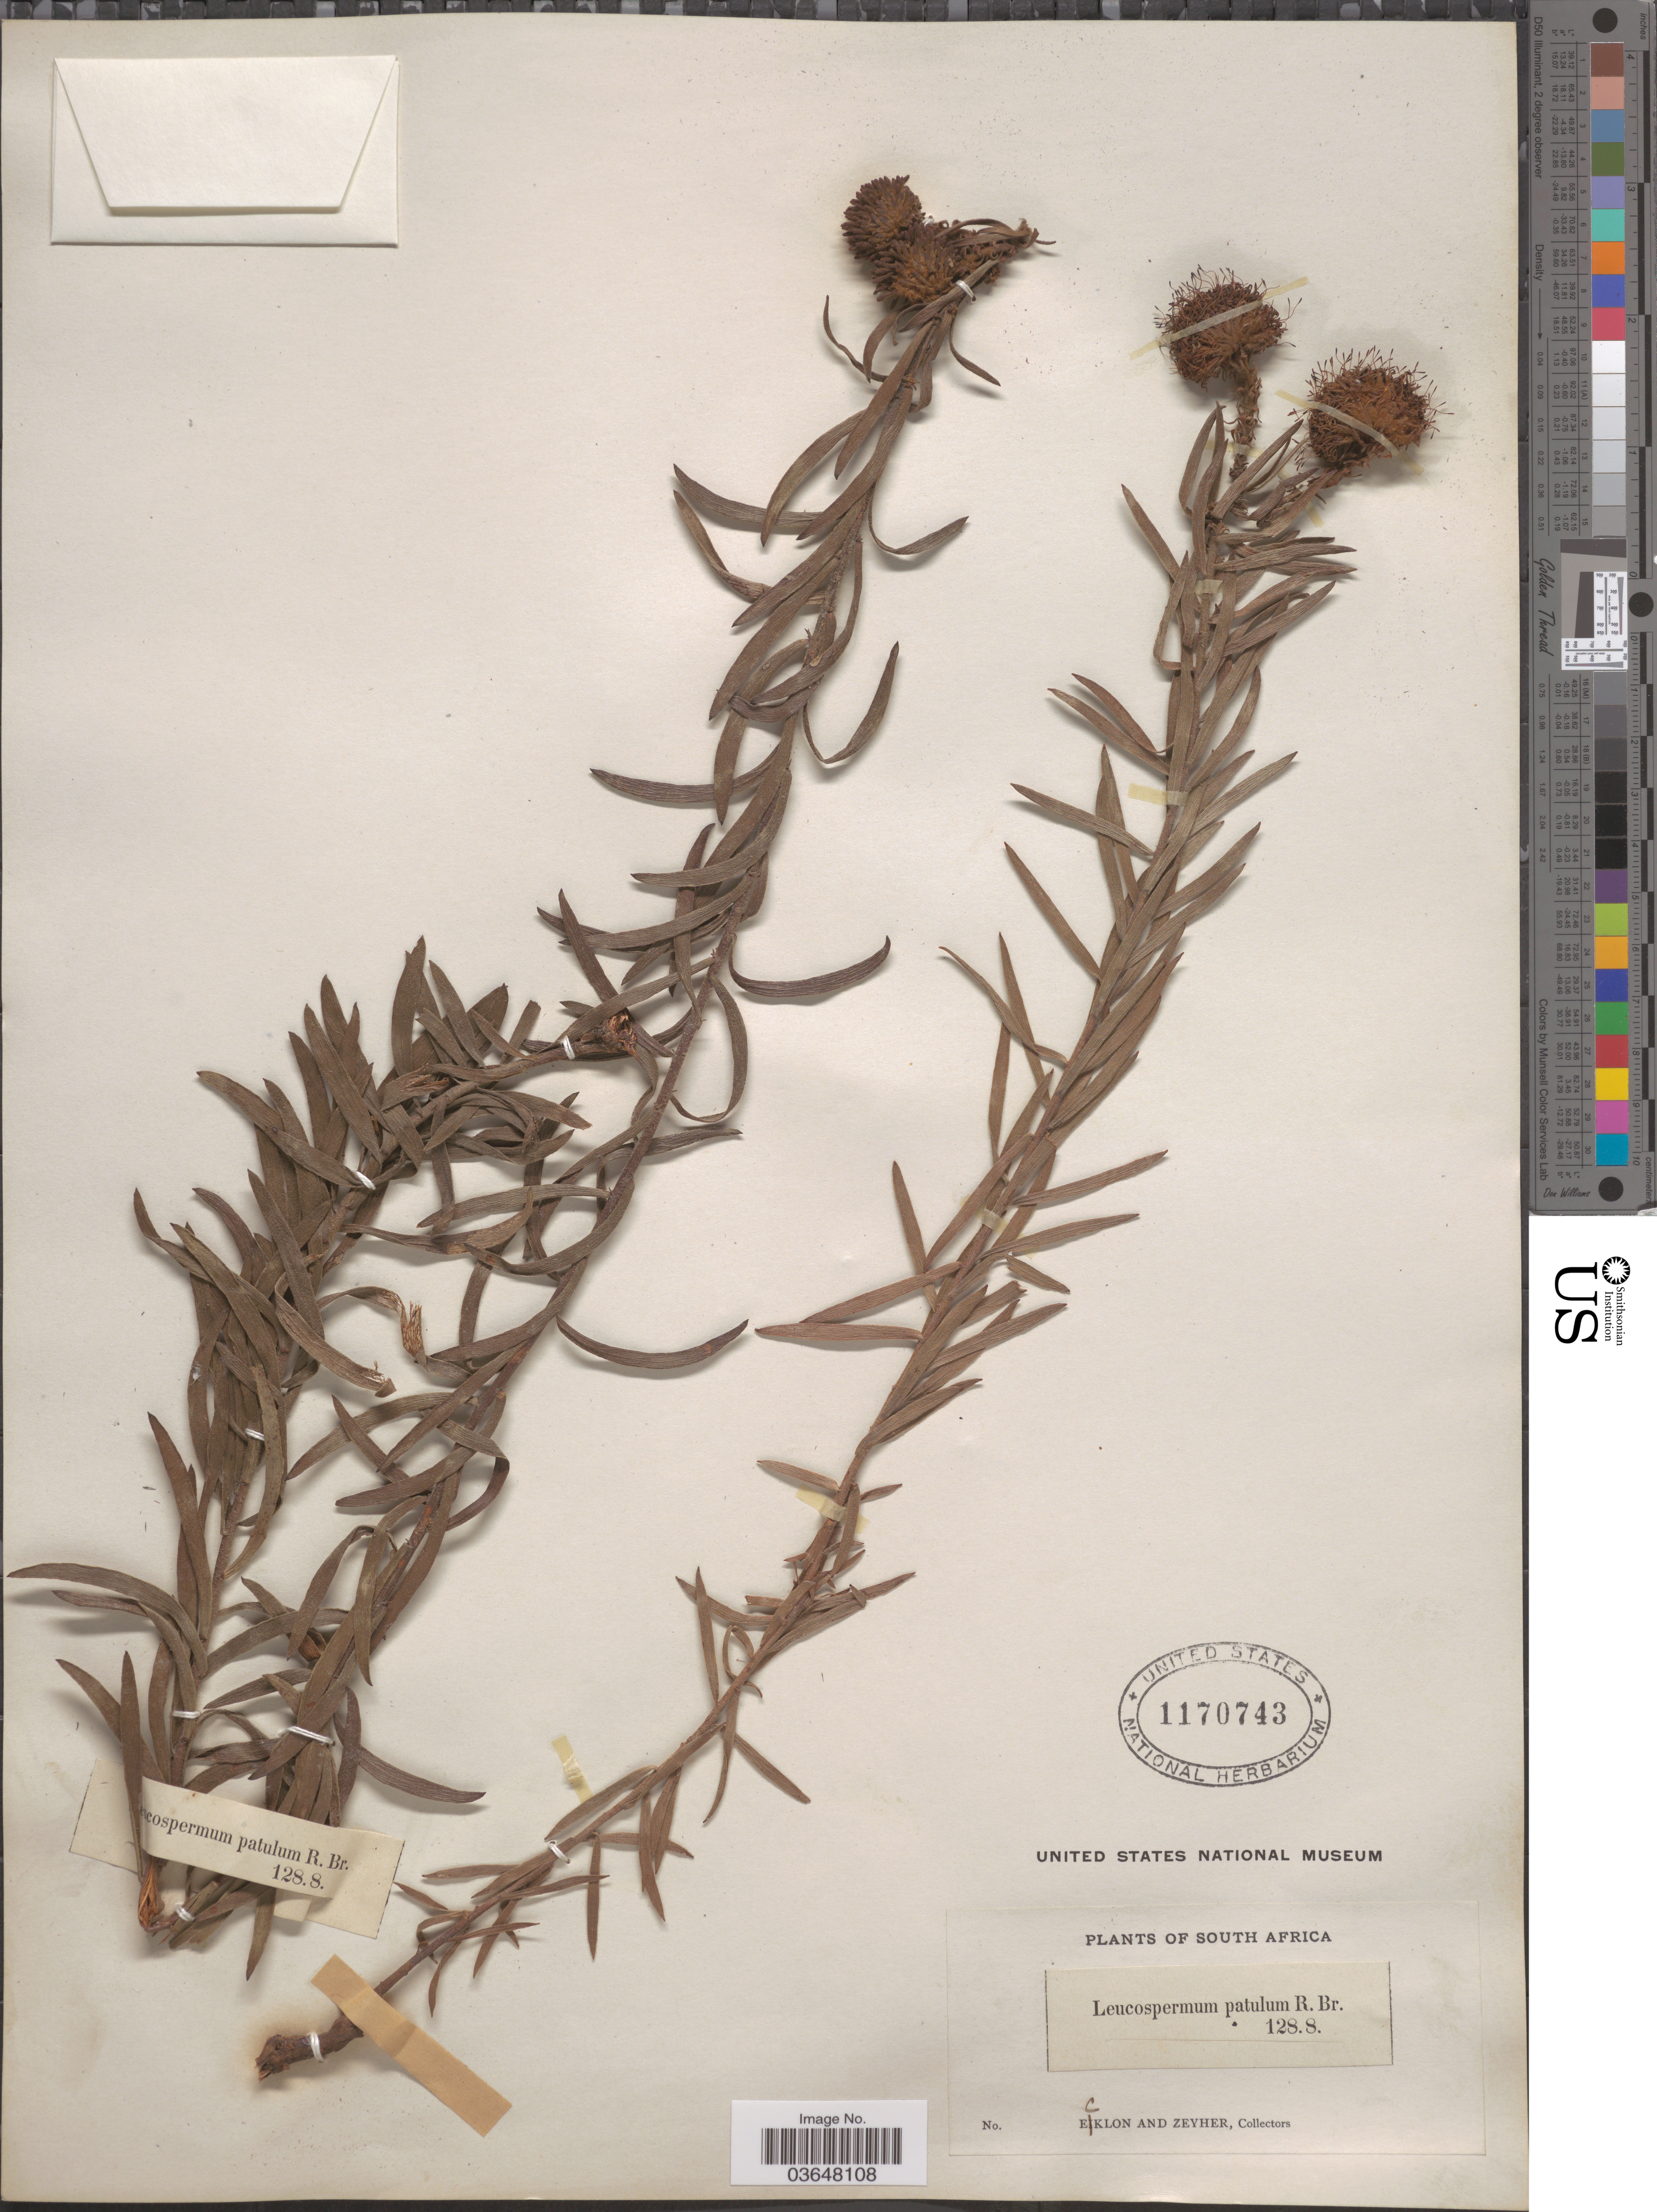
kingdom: Plantae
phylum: Tracheophyta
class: Magnoliopsida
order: Proteales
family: Proteaceae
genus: Leucospermum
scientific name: Leucospermum heterophyllum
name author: (Thunb.) Rourke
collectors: -. Ecklon & -. Zeyher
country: South Africa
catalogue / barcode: US 1170743